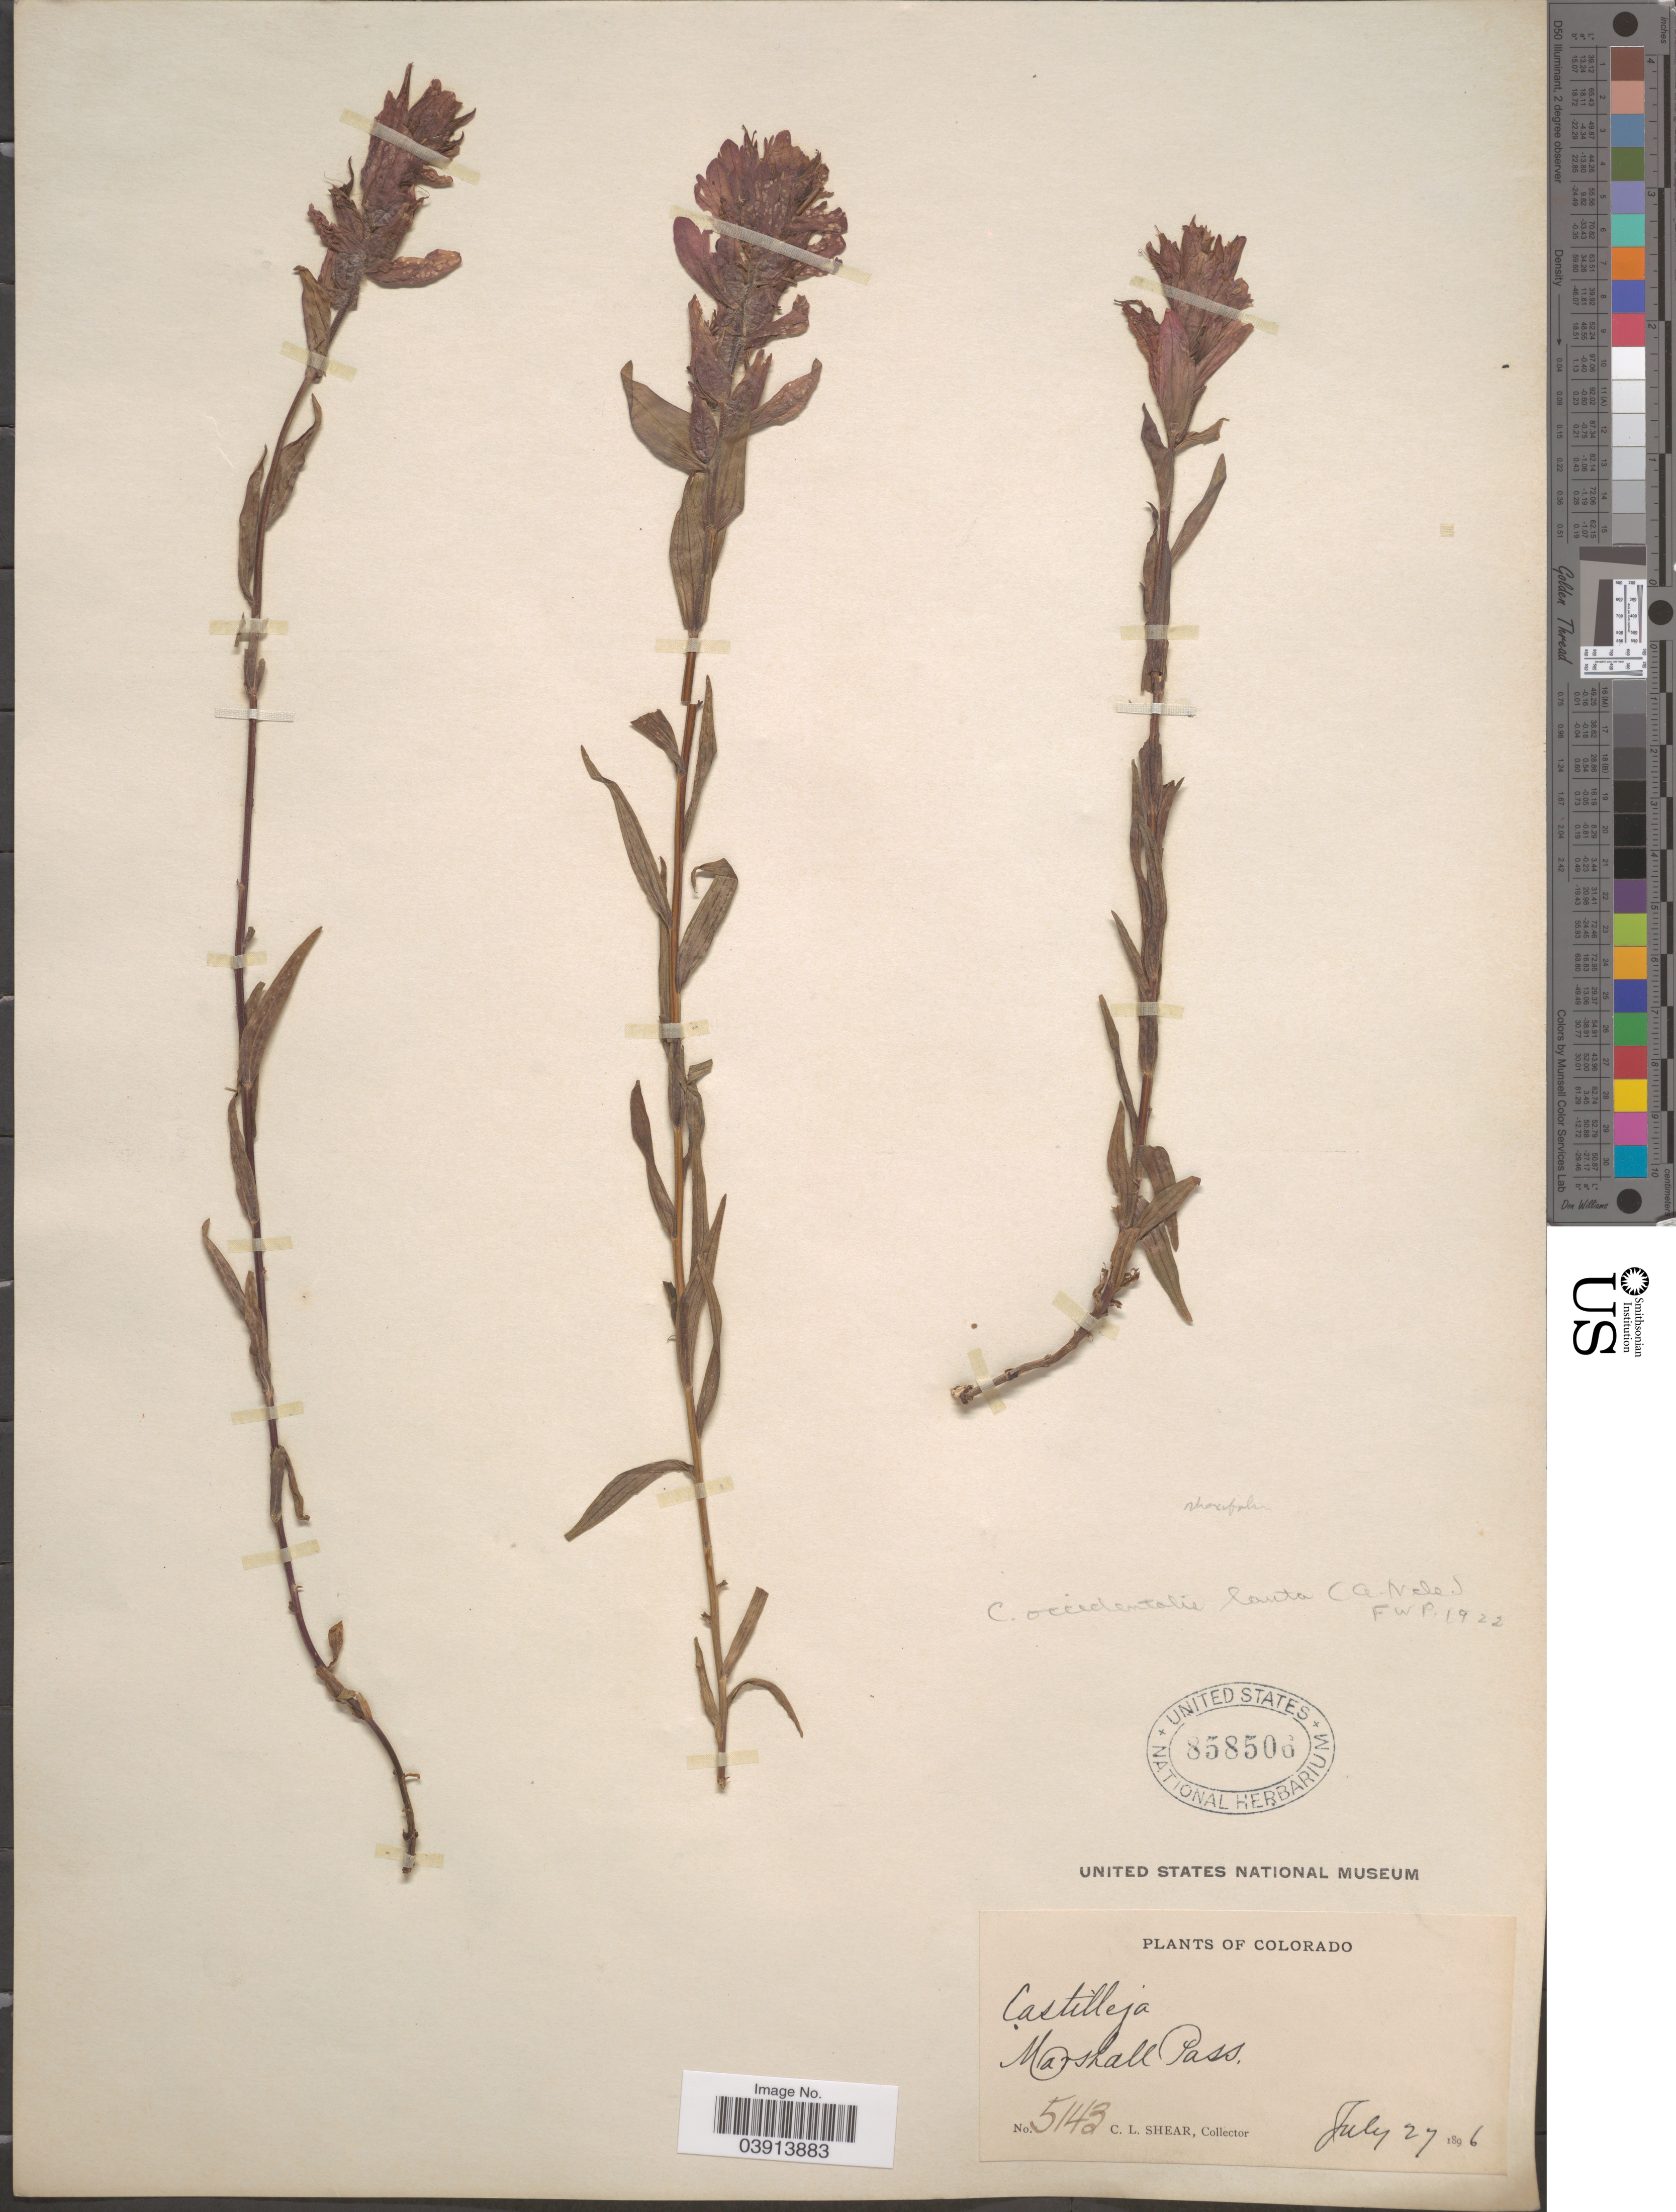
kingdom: Plantae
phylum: Tracheophyta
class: Magnoliopsida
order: Lamiales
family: Orobanchaceae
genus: Castilleja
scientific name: Castilleja rhexiifolia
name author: Rydb.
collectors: C. L. Shear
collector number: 5143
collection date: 1896-07-27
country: United States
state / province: Colorado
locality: Marshall Pass.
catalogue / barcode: US 858506